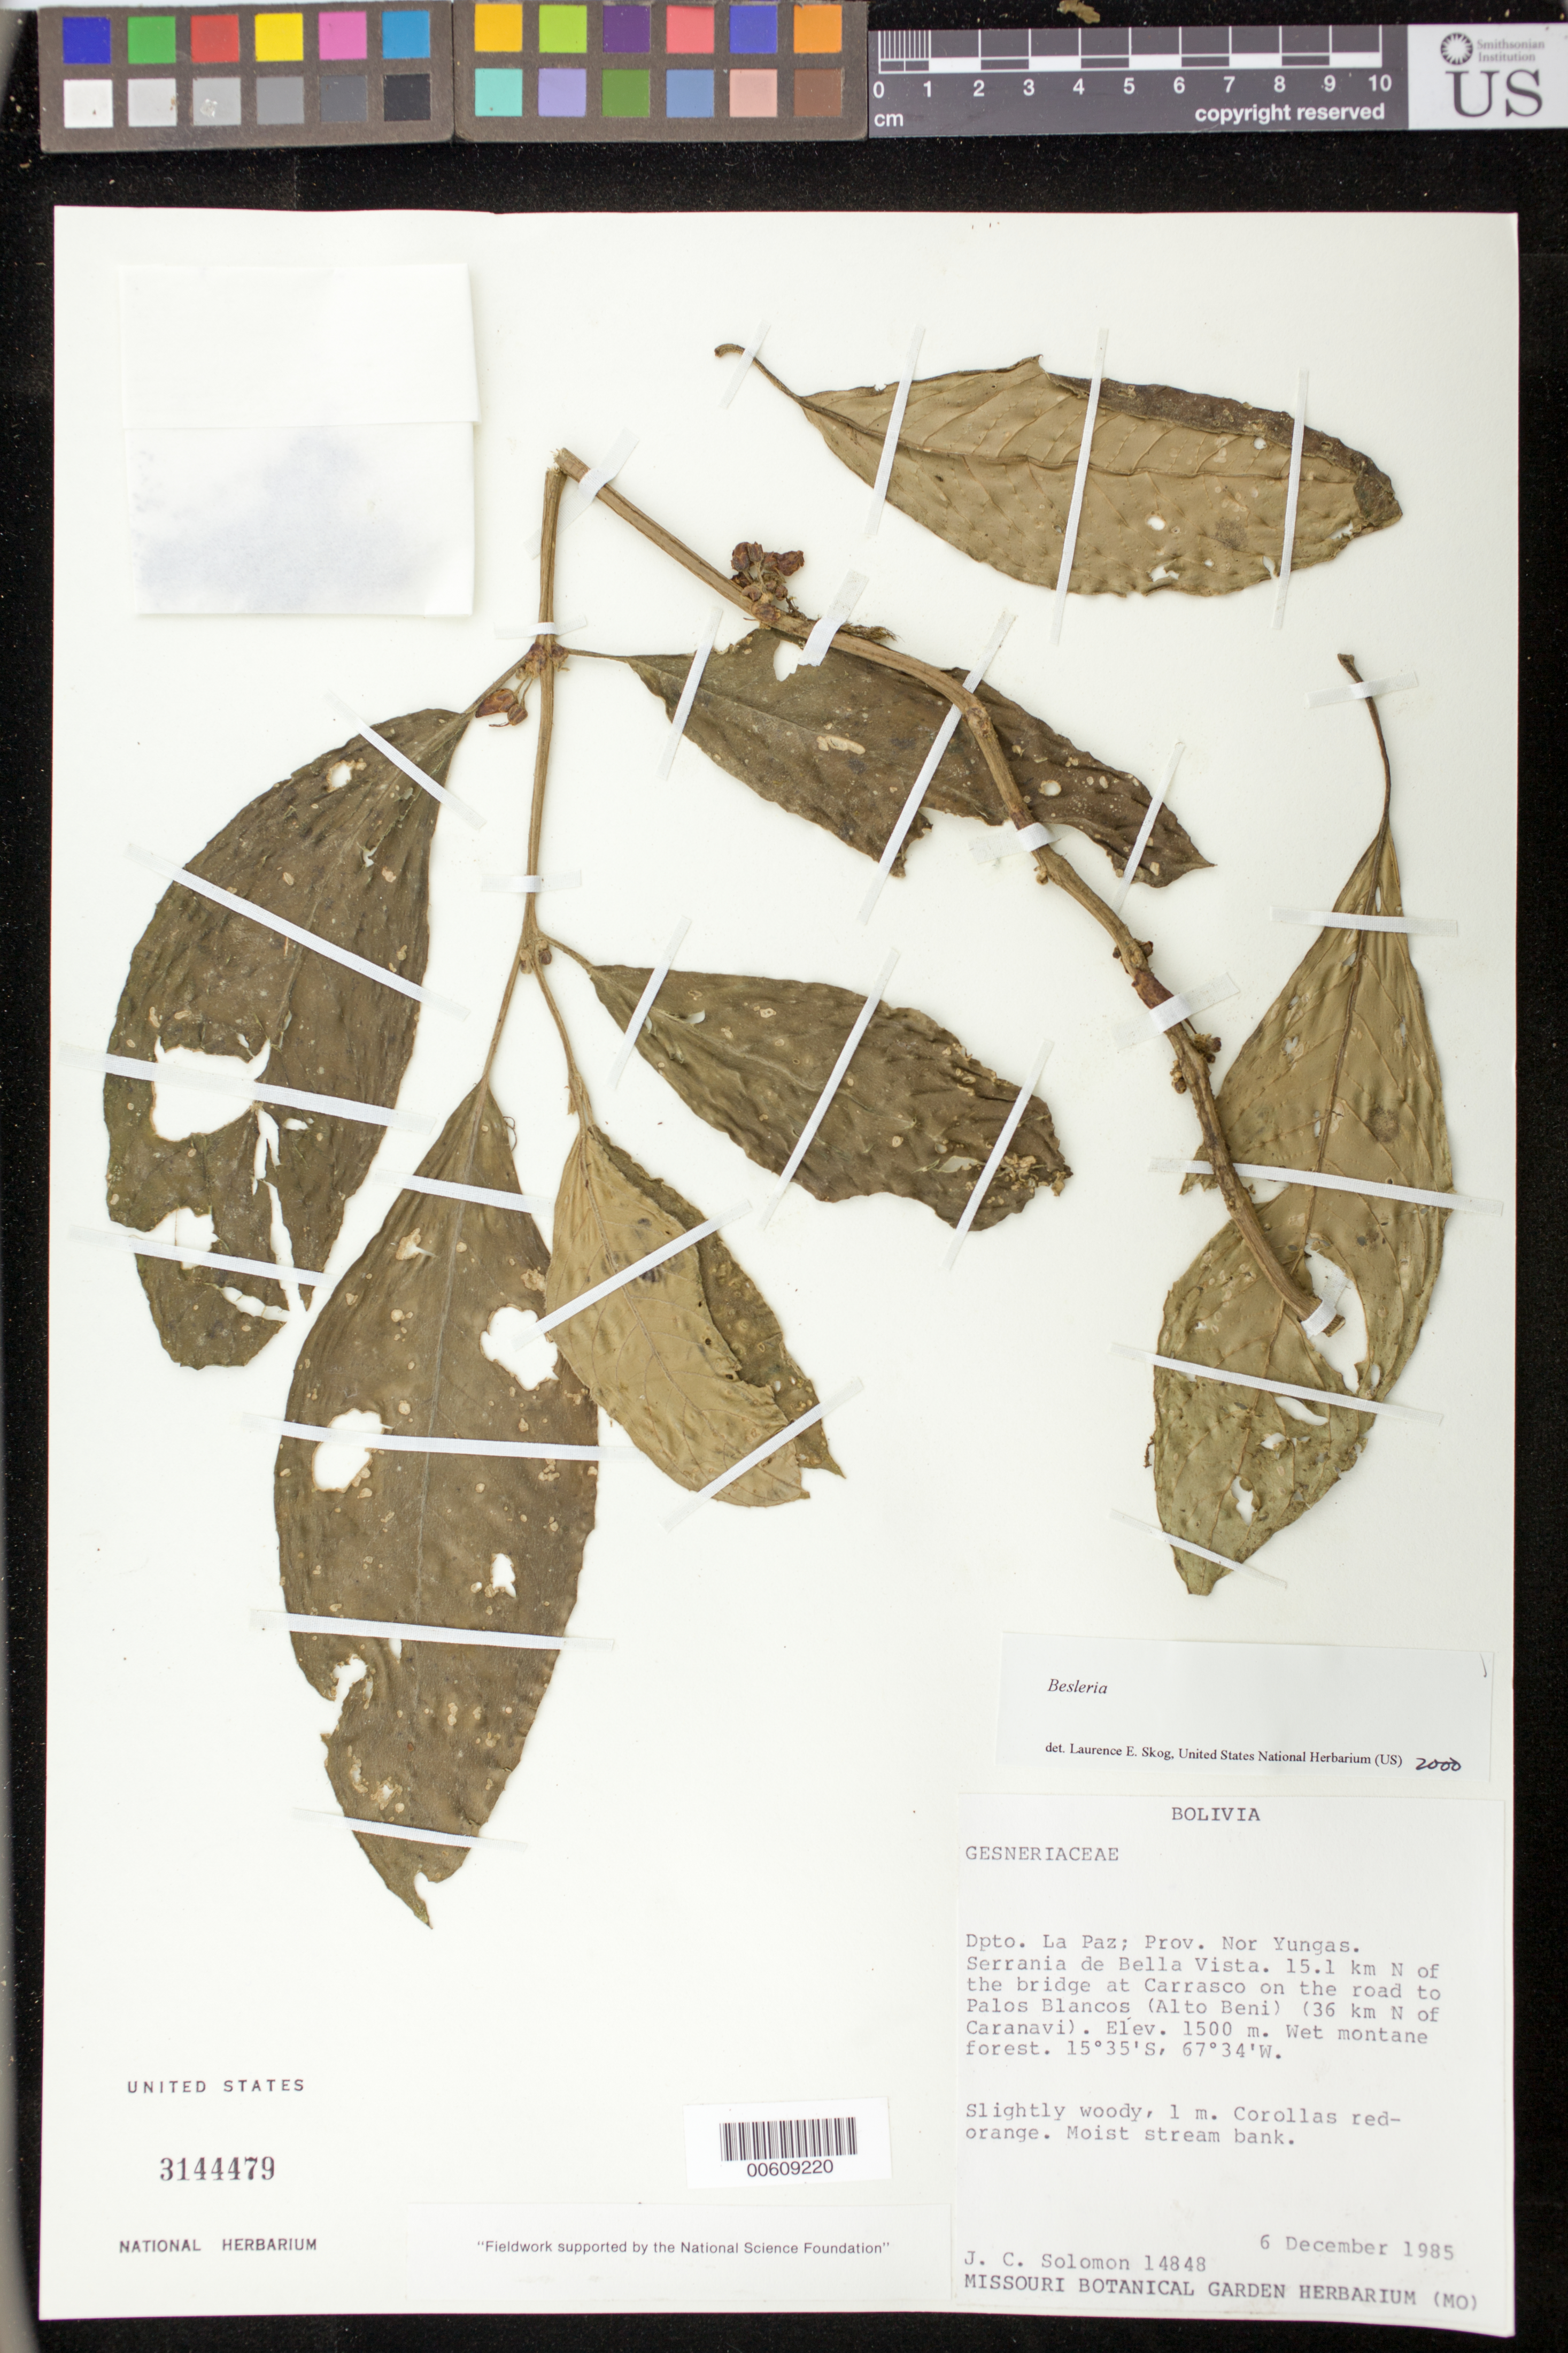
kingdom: Plantae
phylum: Tracheophyta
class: Magnoliopsida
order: Lamiales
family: Gesneriaceae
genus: Besleria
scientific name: Besleria sp.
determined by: Skog, Laurence E.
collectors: J. C. Solomon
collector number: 14848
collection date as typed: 06 Dec 1985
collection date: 1985-12-06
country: Bolivia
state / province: La Paz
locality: Prov. Nor Yungas; Serrania de Bella Vista, 15.1 km N of the bridge at Carrasco on the road to Palos Blancos (Alto Beni) (36 km N of Caranavi)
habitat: Wet montane forest; moist stream bank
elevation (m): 1500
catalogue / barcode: US 3144479